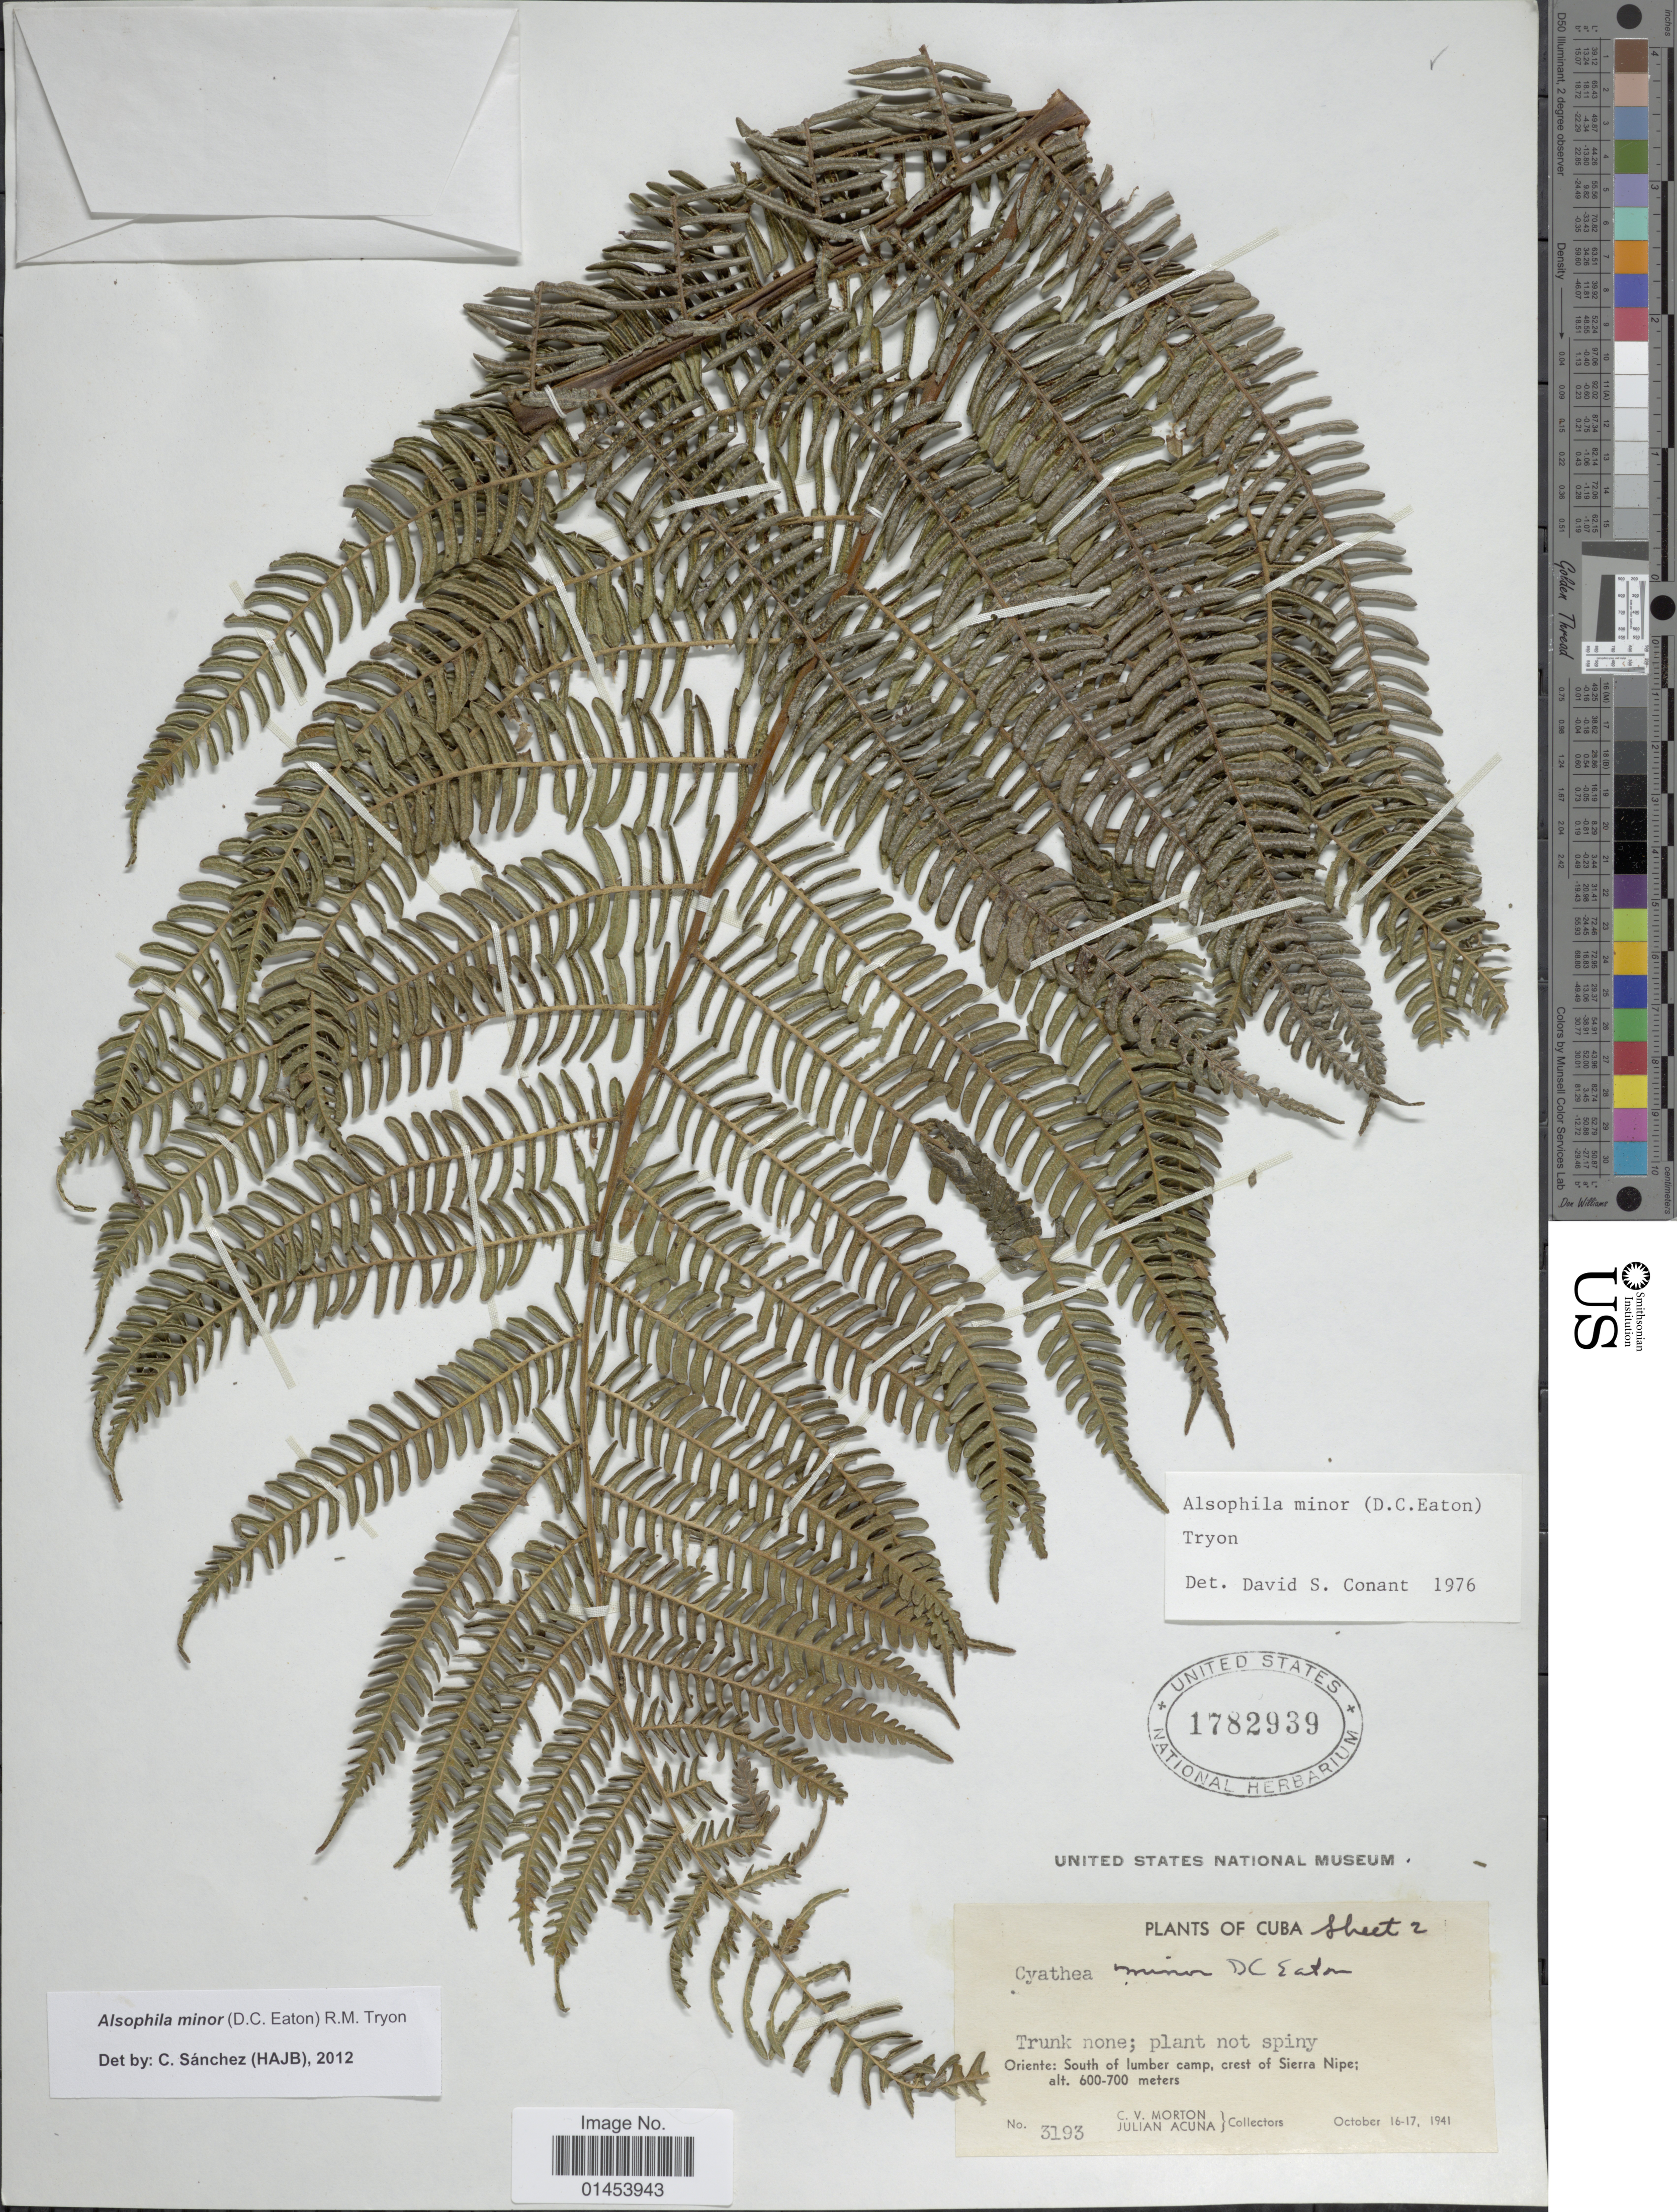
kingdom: Plantae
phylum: Tracheophyta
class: Polypodiopsida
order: Cyatheales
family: Cyatheaceae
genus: Alsophila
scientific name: Alsophila minor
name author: (D.C. Eaton) R.M. Tryon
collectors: C. V. Morton & J. B. Acuña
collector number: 3193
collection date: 1941-10-16/1941-10-17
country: Cuba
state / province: Oriente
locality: South of lumber camp, crest of Sierra Nipe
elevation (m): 600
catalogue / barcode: US 1782939